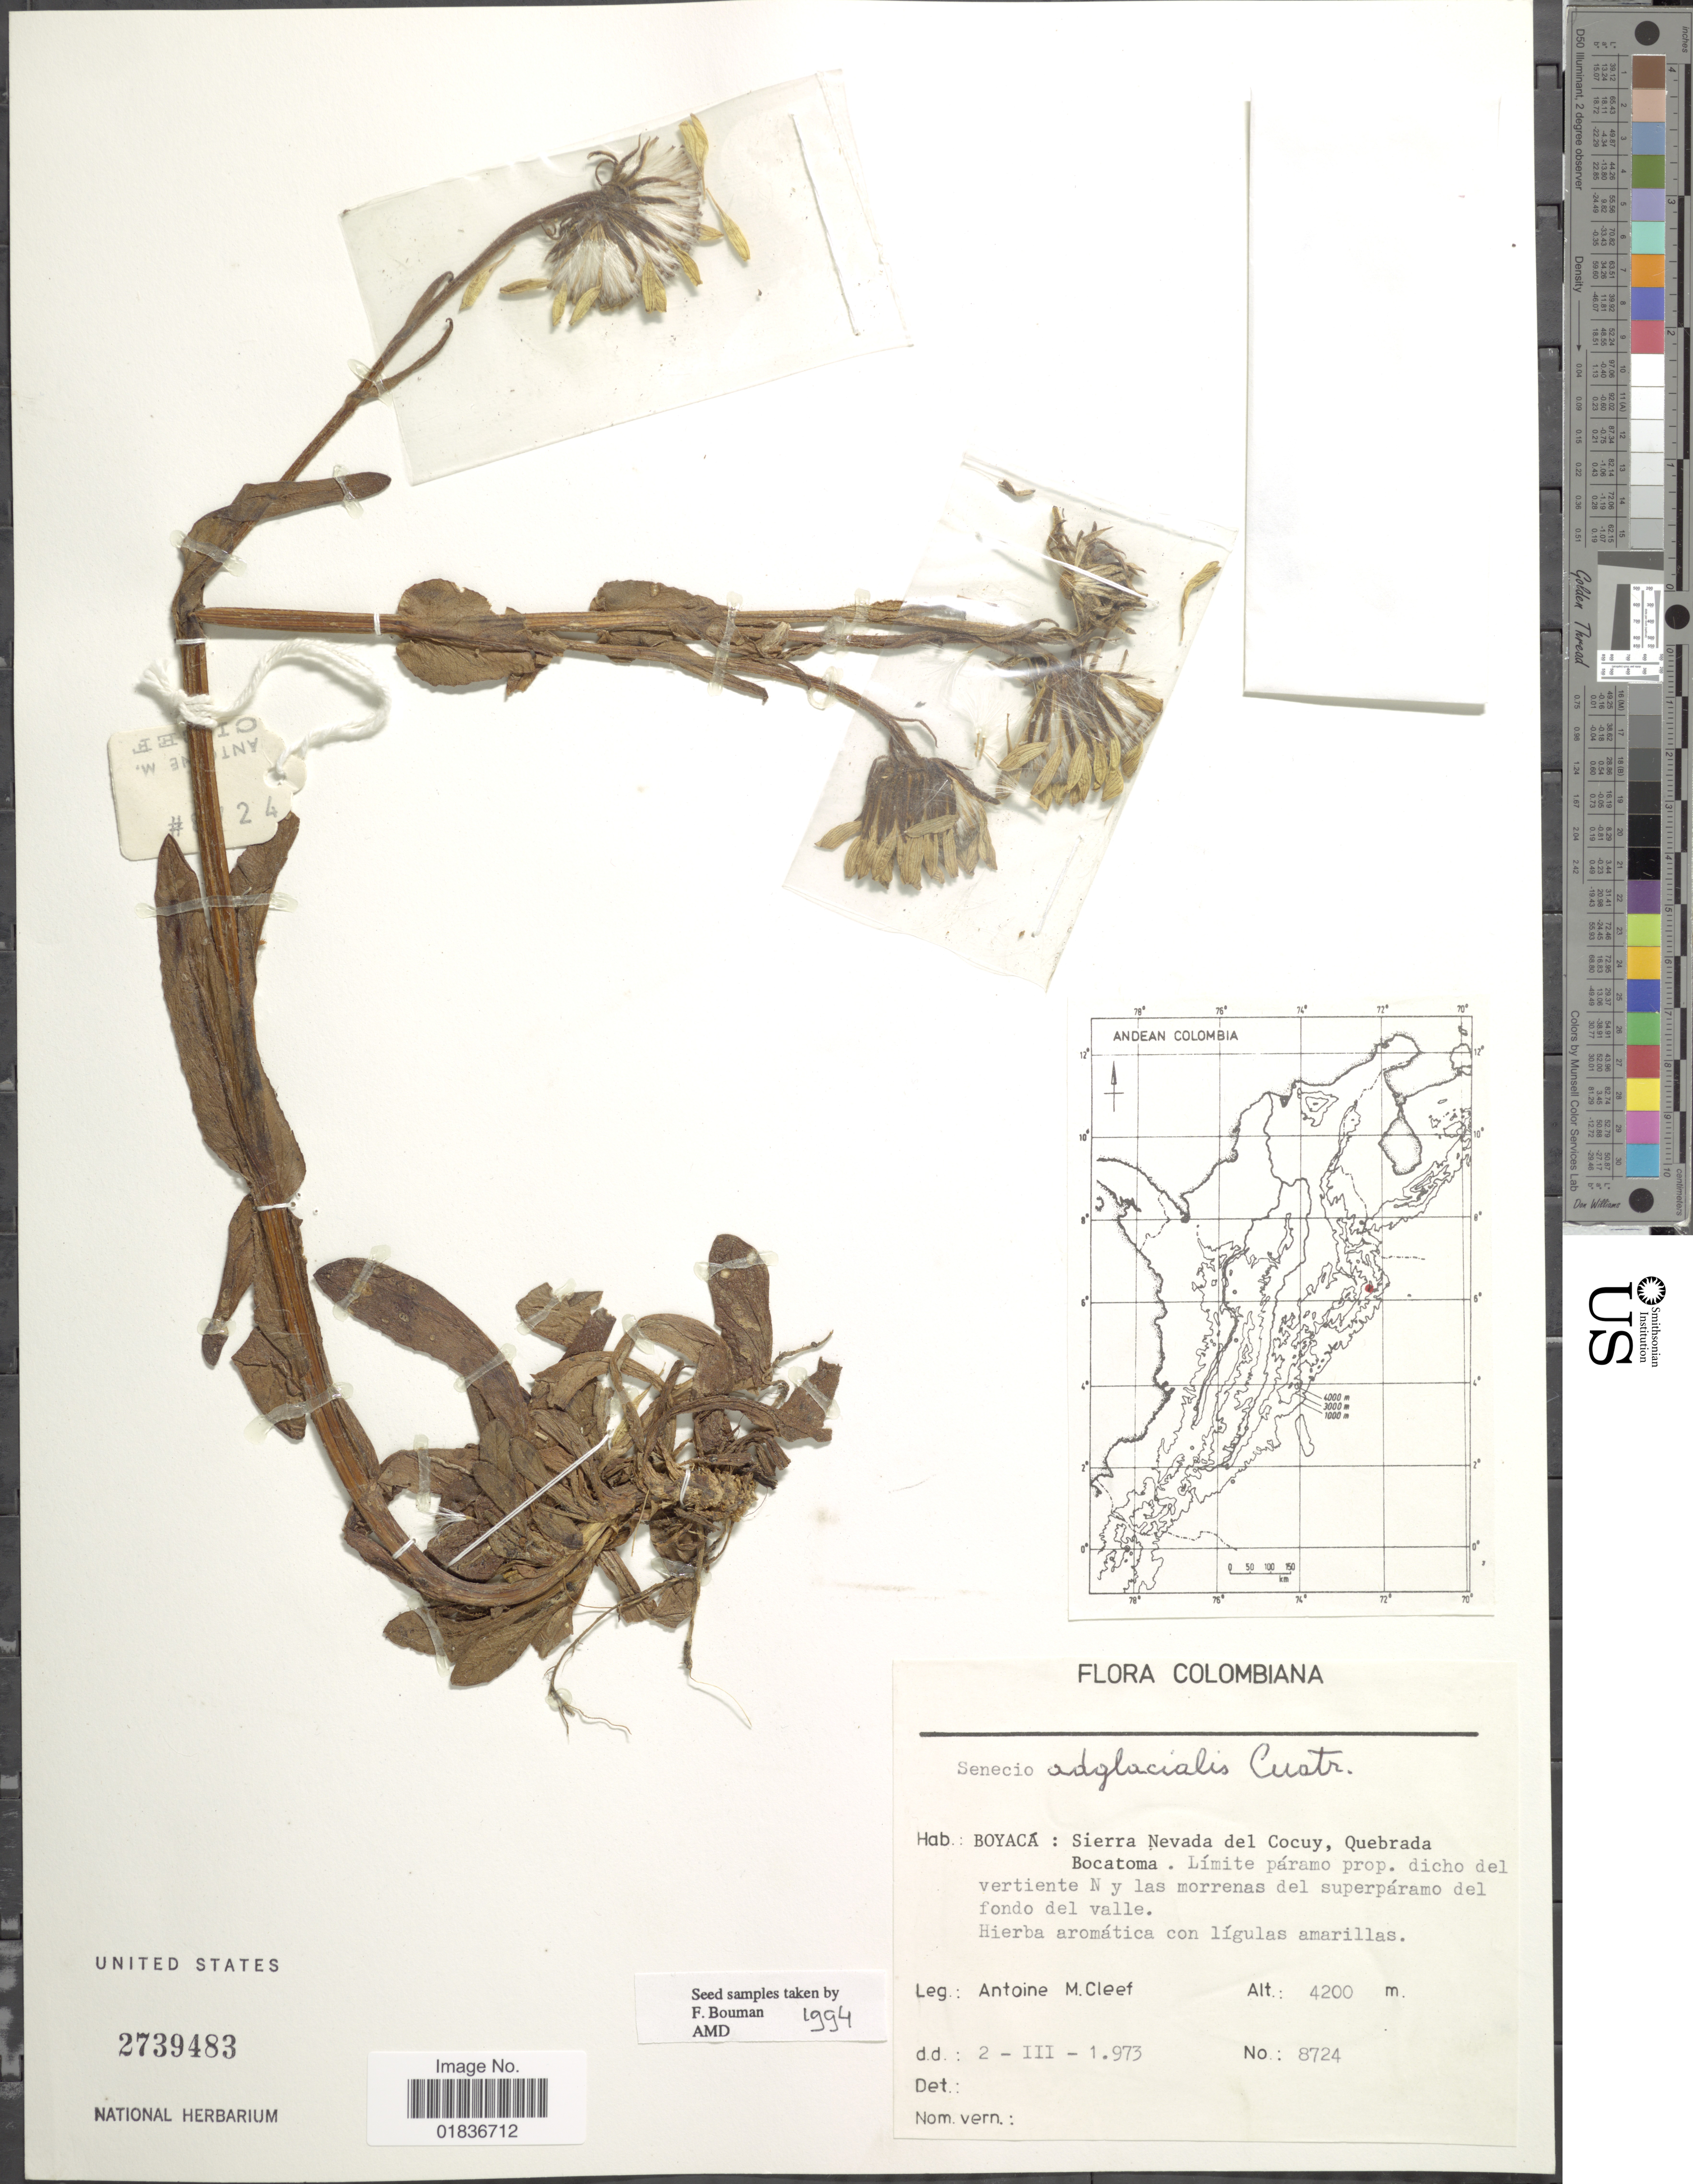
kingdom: Plantae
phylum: Tracheophyta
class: Magnoliopsida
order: Asterales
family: Asteraceae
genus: Senecio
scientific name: Senecio adglacialis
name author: Cuatrec.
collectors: A. M. Cleef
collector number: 8724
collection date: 1973-03-02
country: Colombia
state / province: Boyacá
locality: Boyacá: Sierra Nevada del Cocuy, Quebrada Bocatoma. limite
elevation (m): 4200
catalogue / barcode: US 2739483